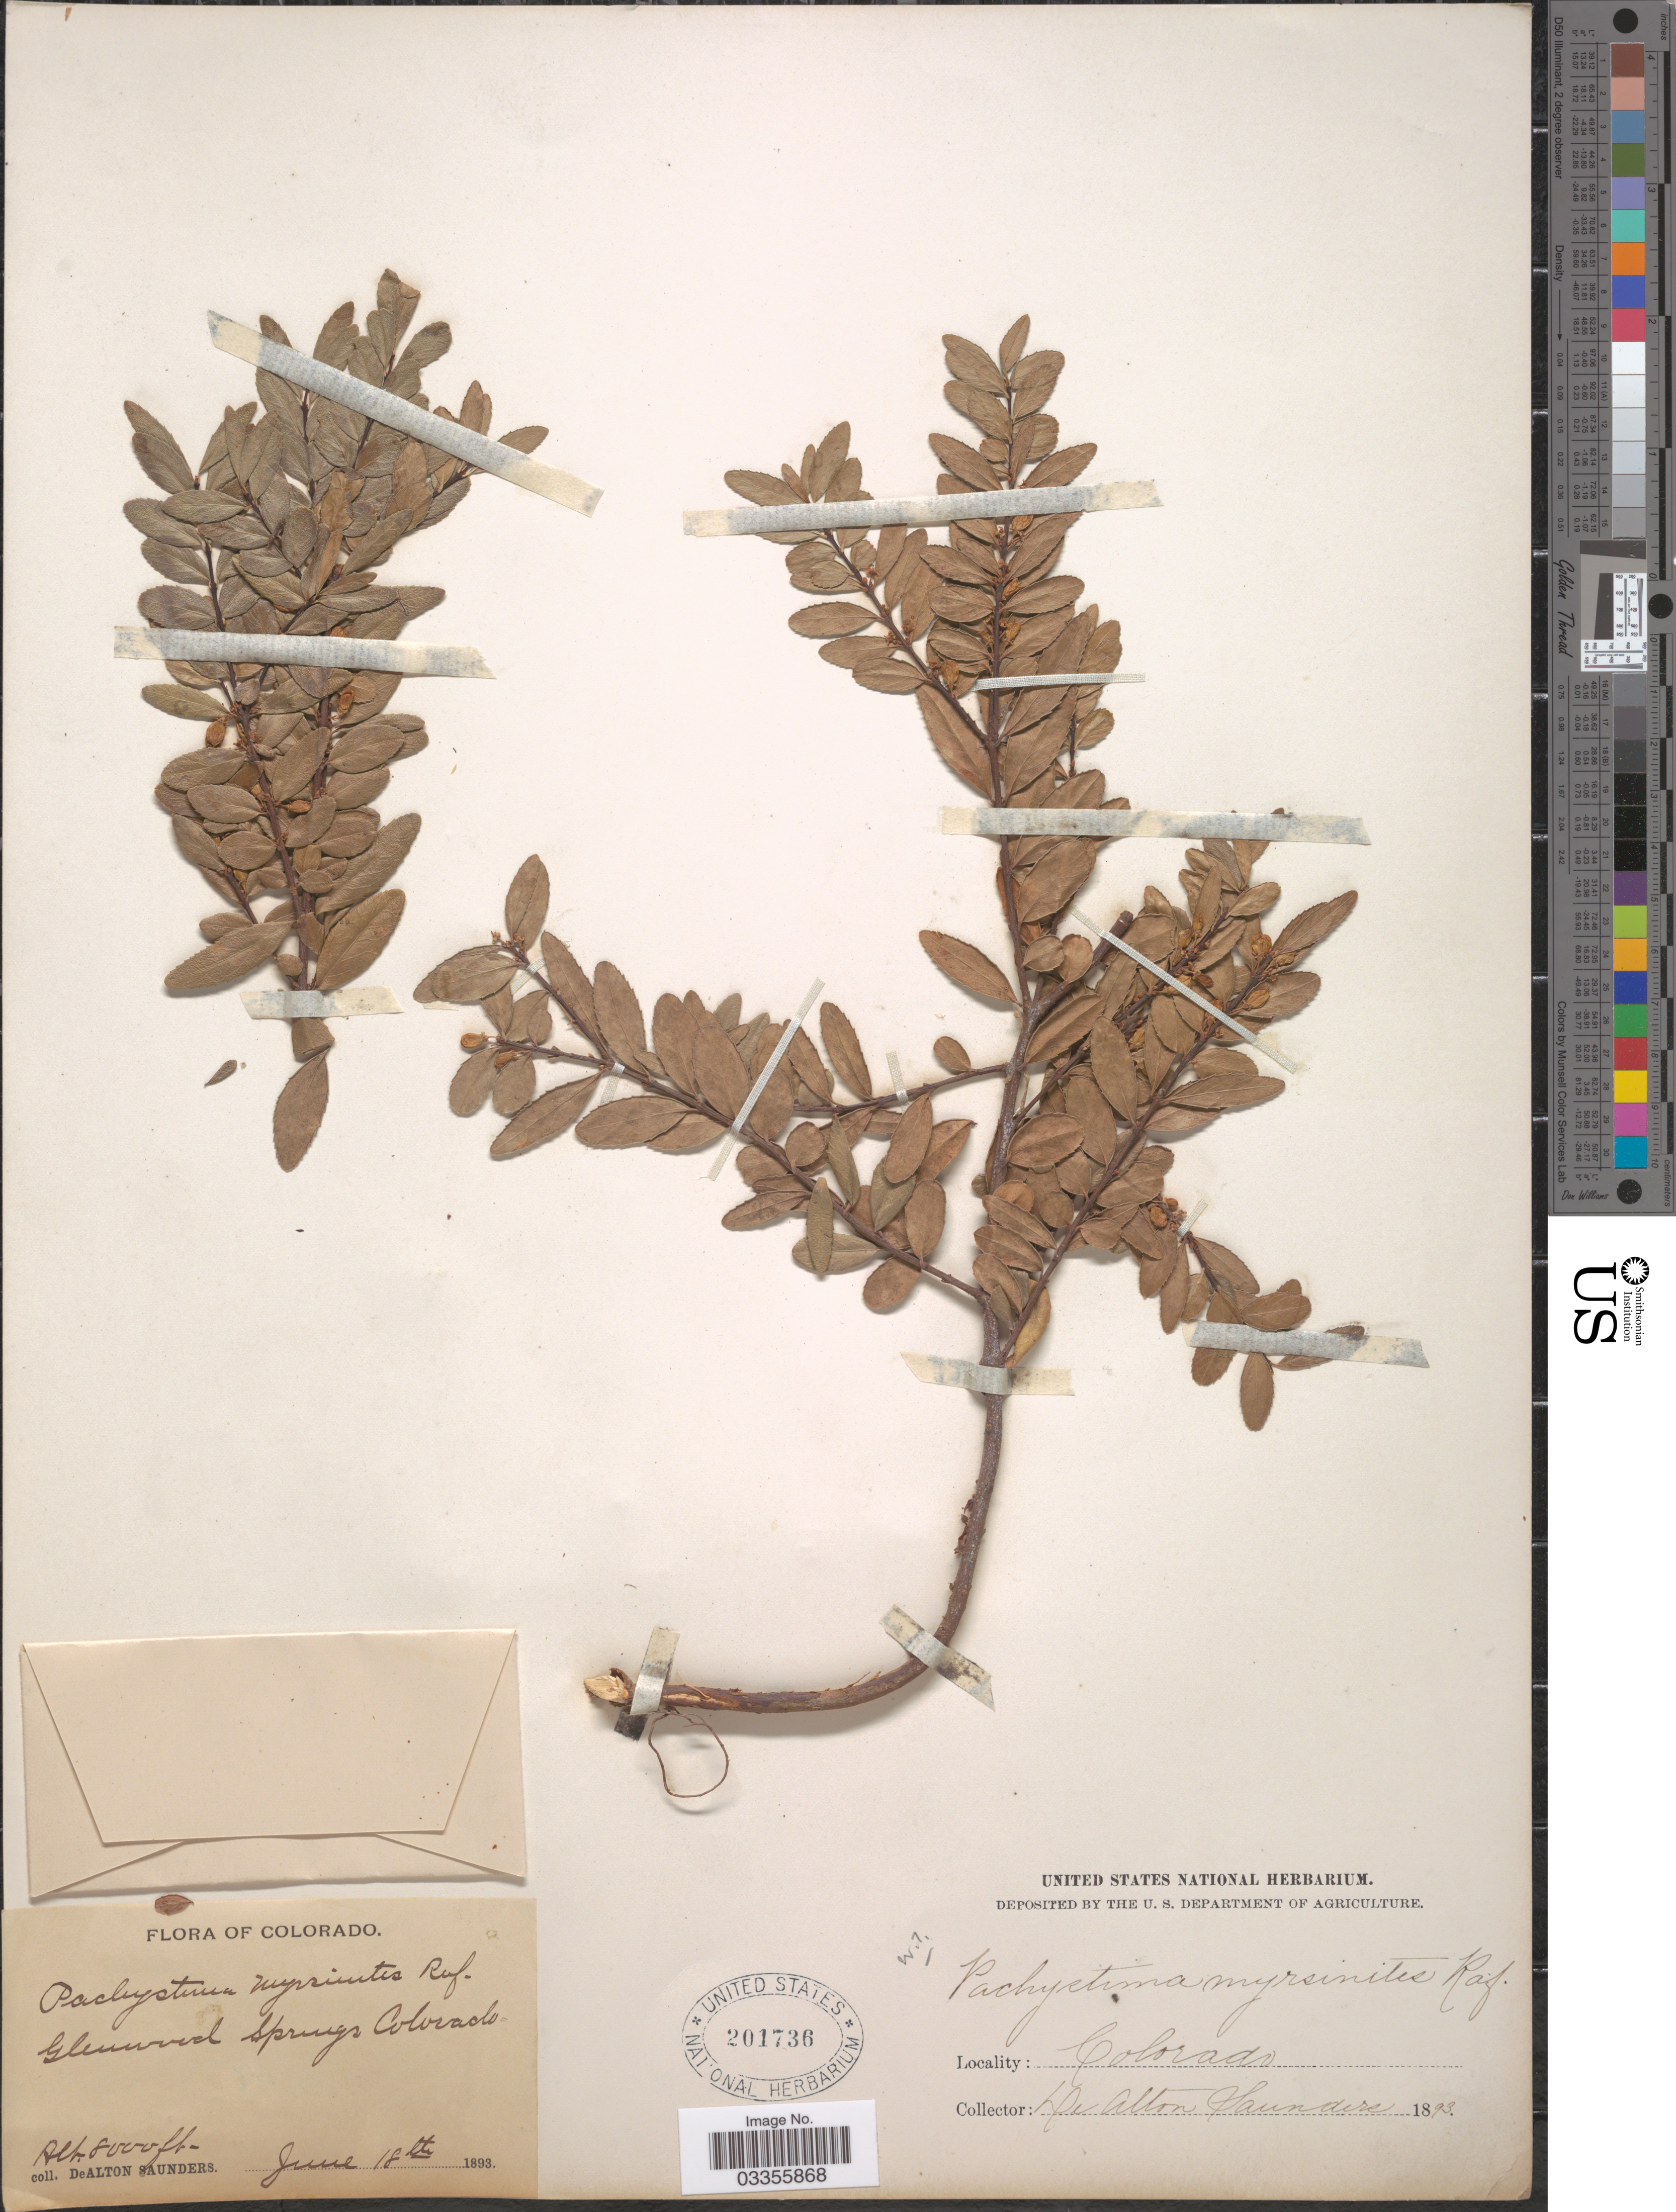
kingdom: Plantae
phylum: Tracheophyta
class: Magnoliopsida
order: Celastrales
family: Celastraceae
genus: Paxistima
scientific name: Paxistima myrsinites subsp. myrsinites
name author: (Pursh) Raf.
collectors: D. A. Saunders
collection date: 1893-07-18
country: United States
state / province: Colorado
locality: Glenwood Springs.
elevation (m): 2438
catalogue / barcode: US 201736